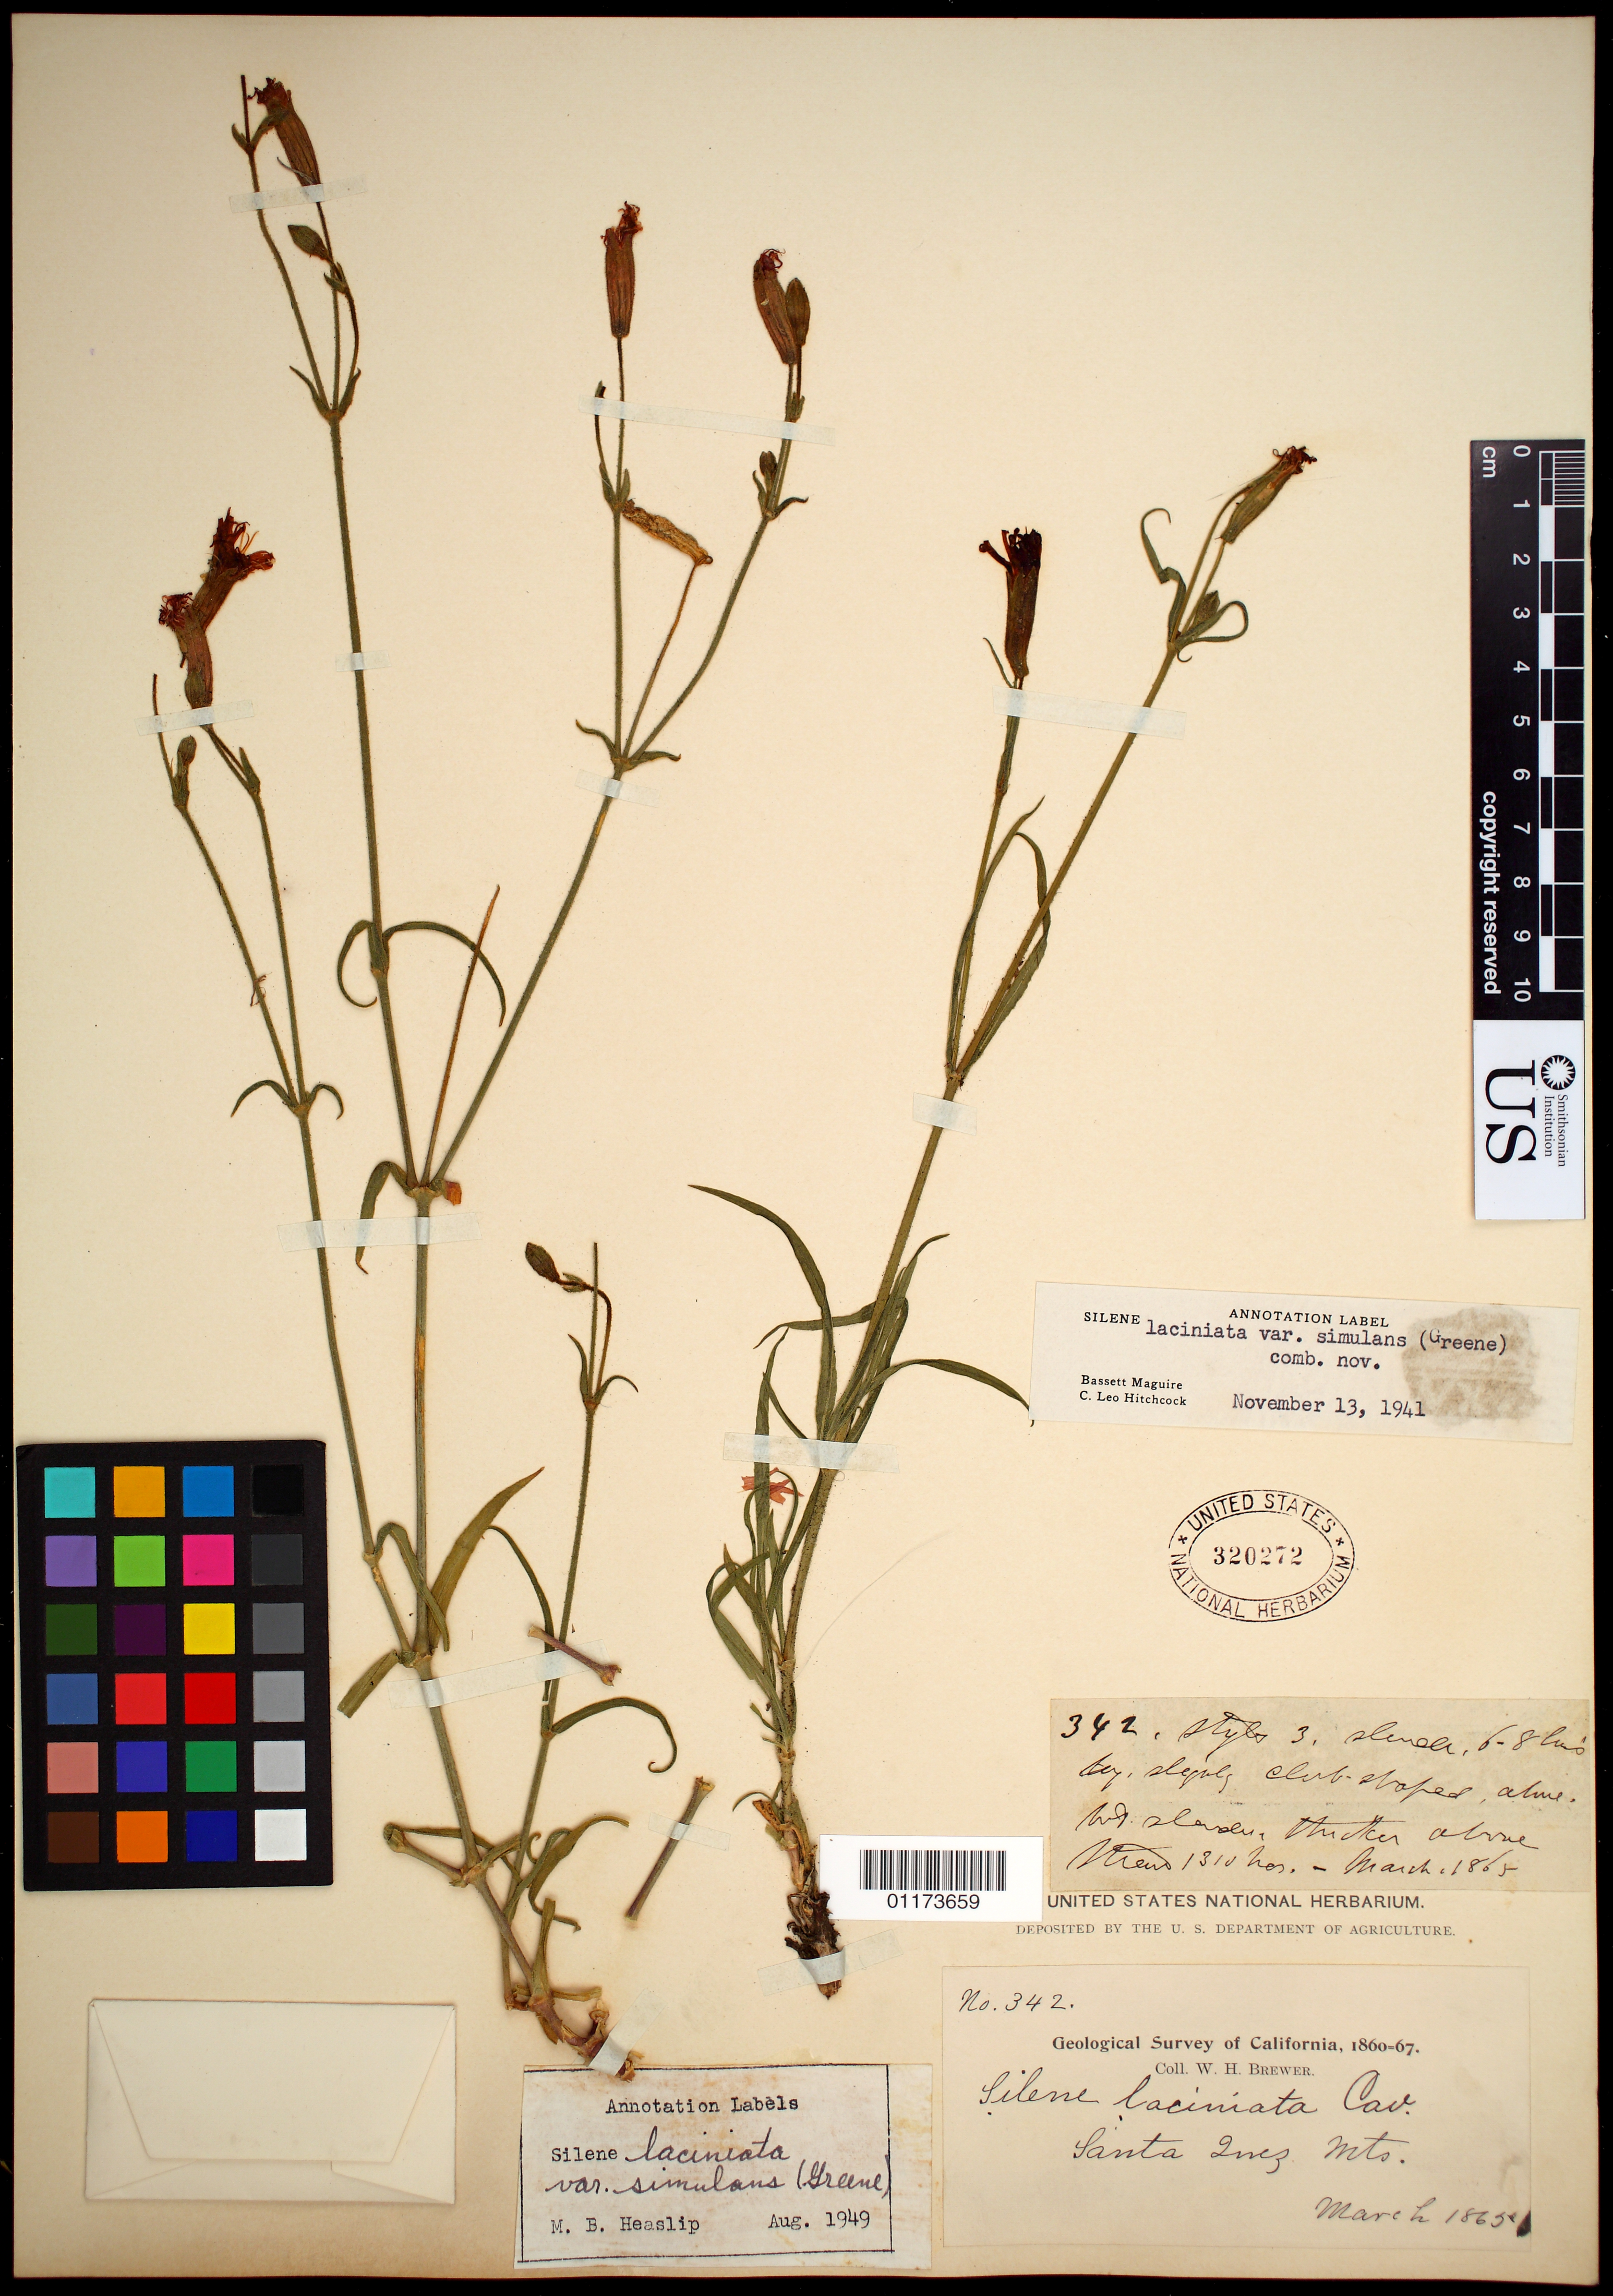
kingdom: Plantae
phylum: Tracheophyta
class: Magnoliopsida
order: Caryophyllales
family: Caryophyllaceae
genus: Silene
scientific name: Silene laciniata var. simulans (Greene) C.L. Hitchc. & Maguire comb. nov. ined.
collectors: W. H. Brewer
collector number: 342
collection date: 1865-03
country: United States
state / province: California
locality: Santa Inez Mts.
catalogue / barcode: US 320272